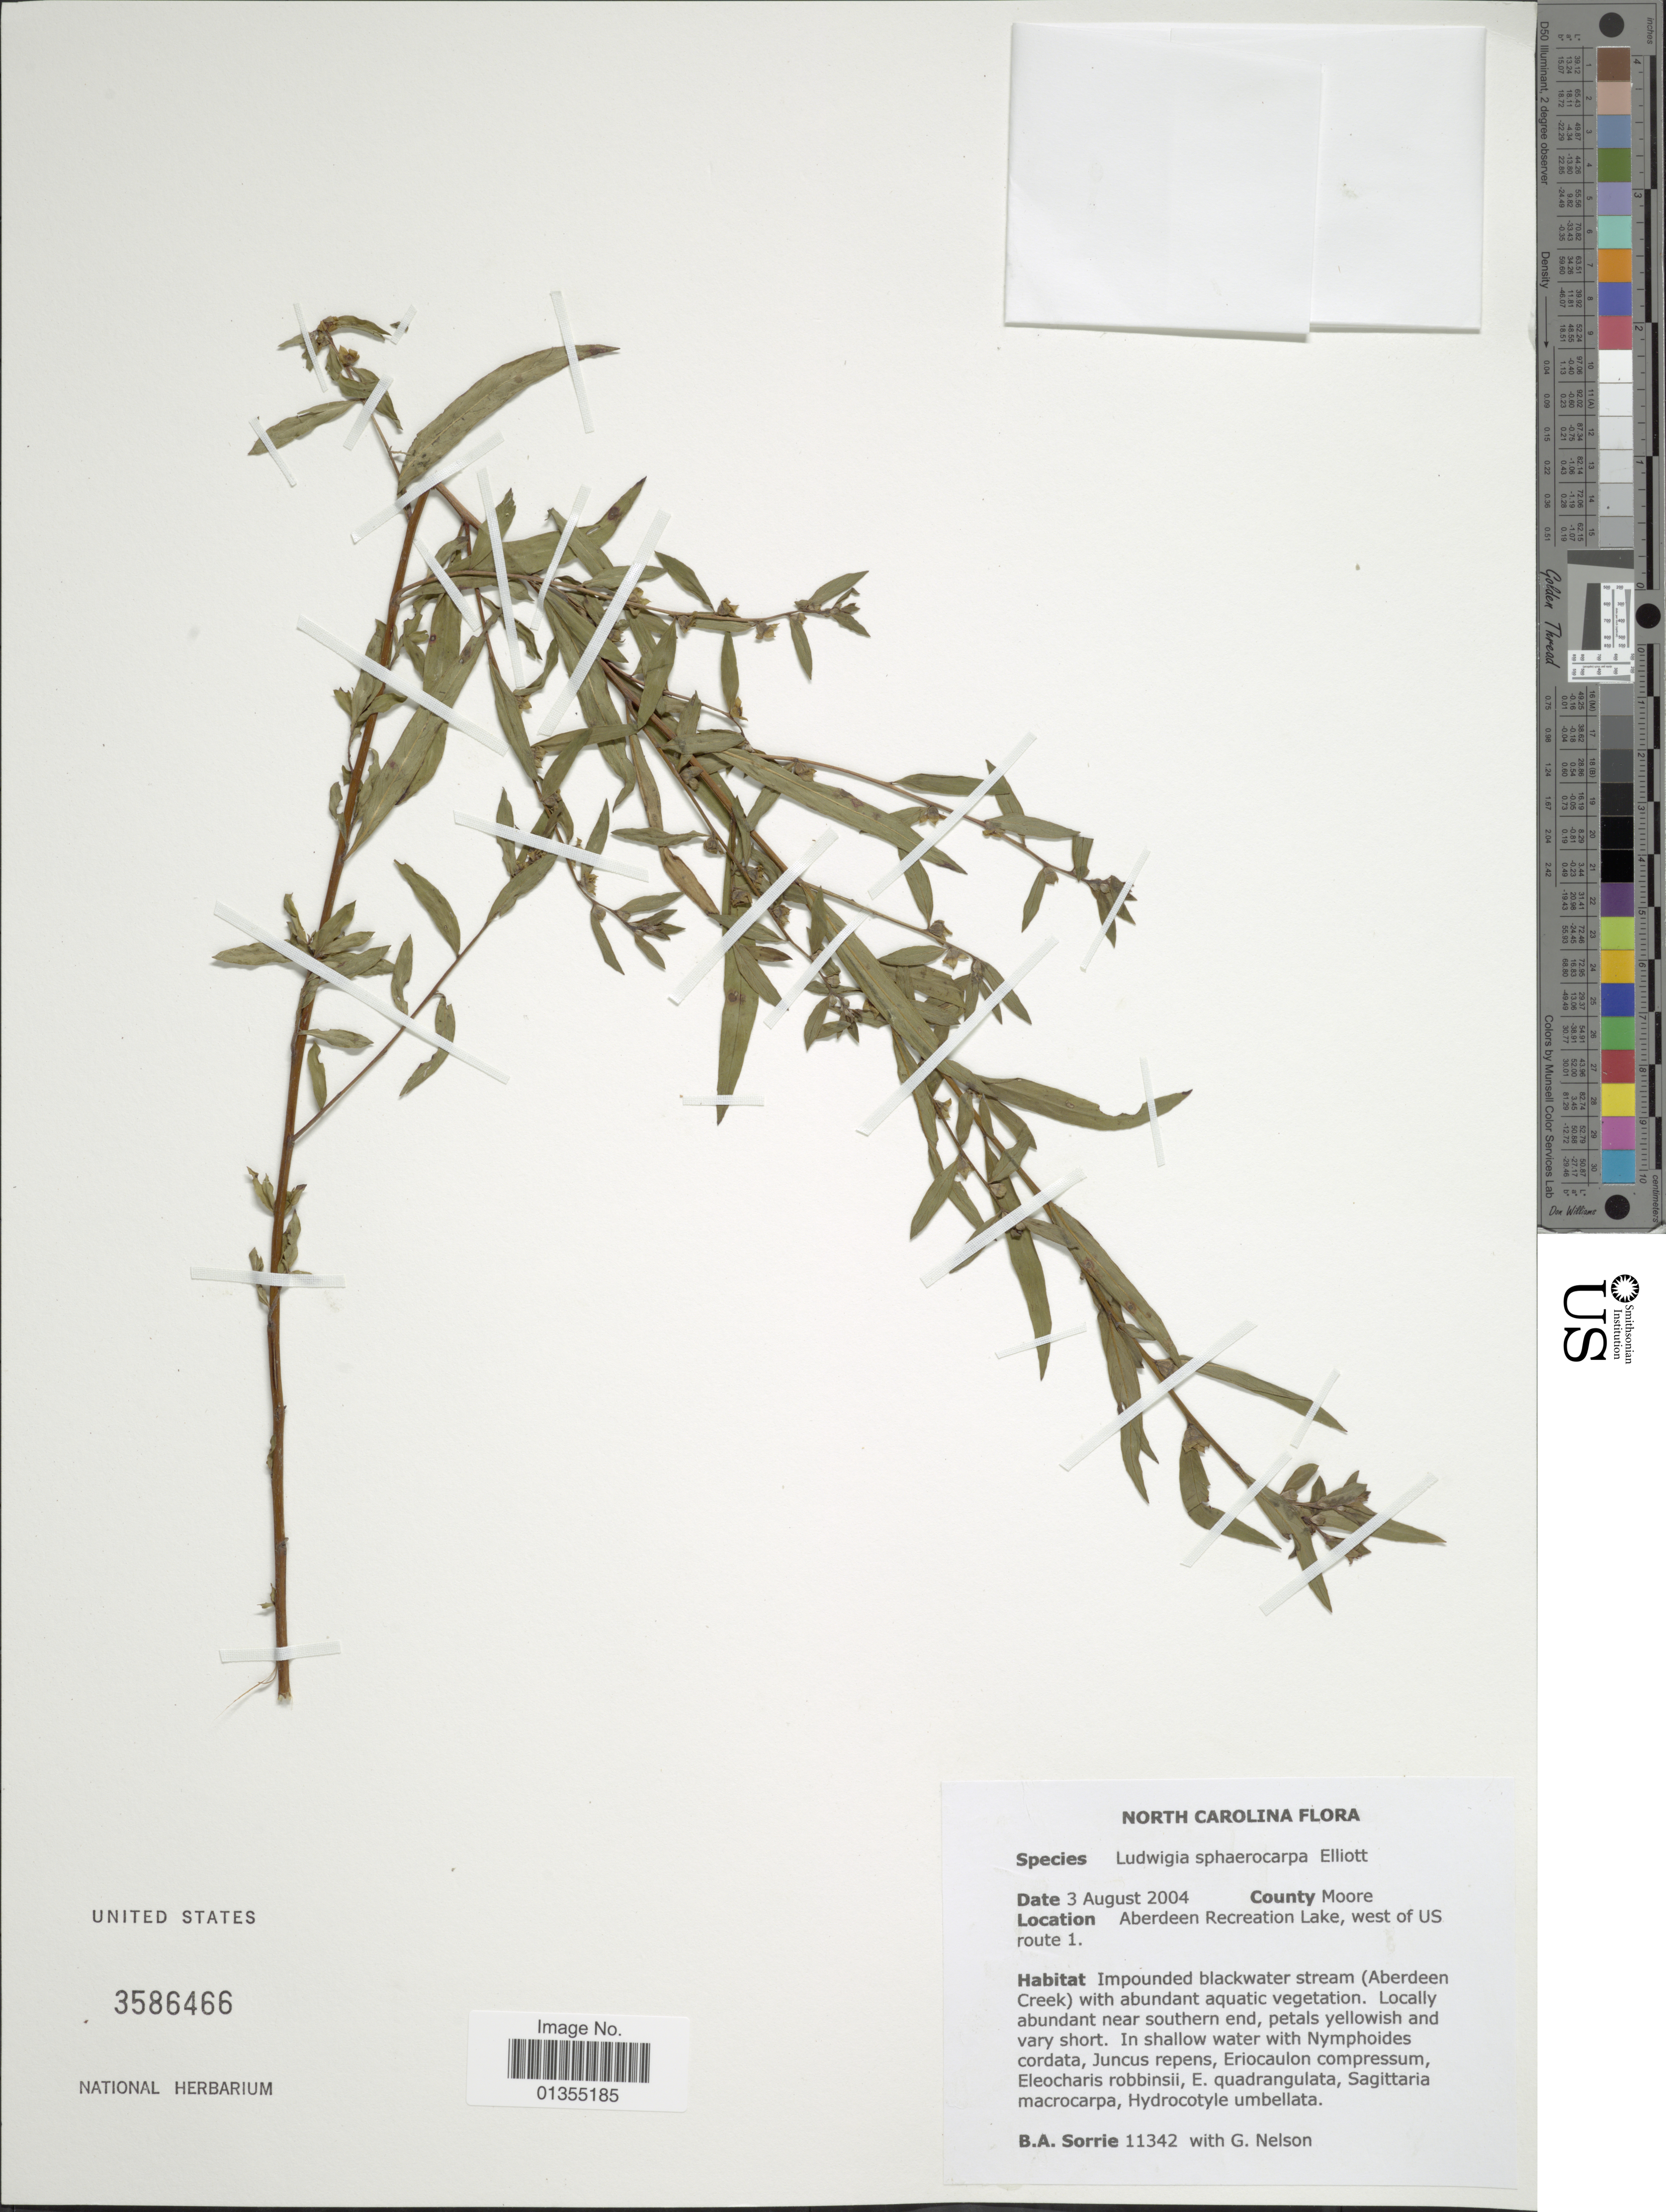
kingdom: Plantae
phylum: Tracheophyta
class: Magnoliopsida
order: Myrtales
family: Onagraceae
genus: Ludwigia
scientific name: Ludwigia sphaerocarpa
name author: Elliott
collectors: B. Sorrie & G. Nelson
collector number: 11342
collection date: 2004-08-03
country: United States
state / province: North Carolina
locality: County Moore. Aberdeen Recreation Lake, west of US route 1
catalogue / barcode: US 3586466